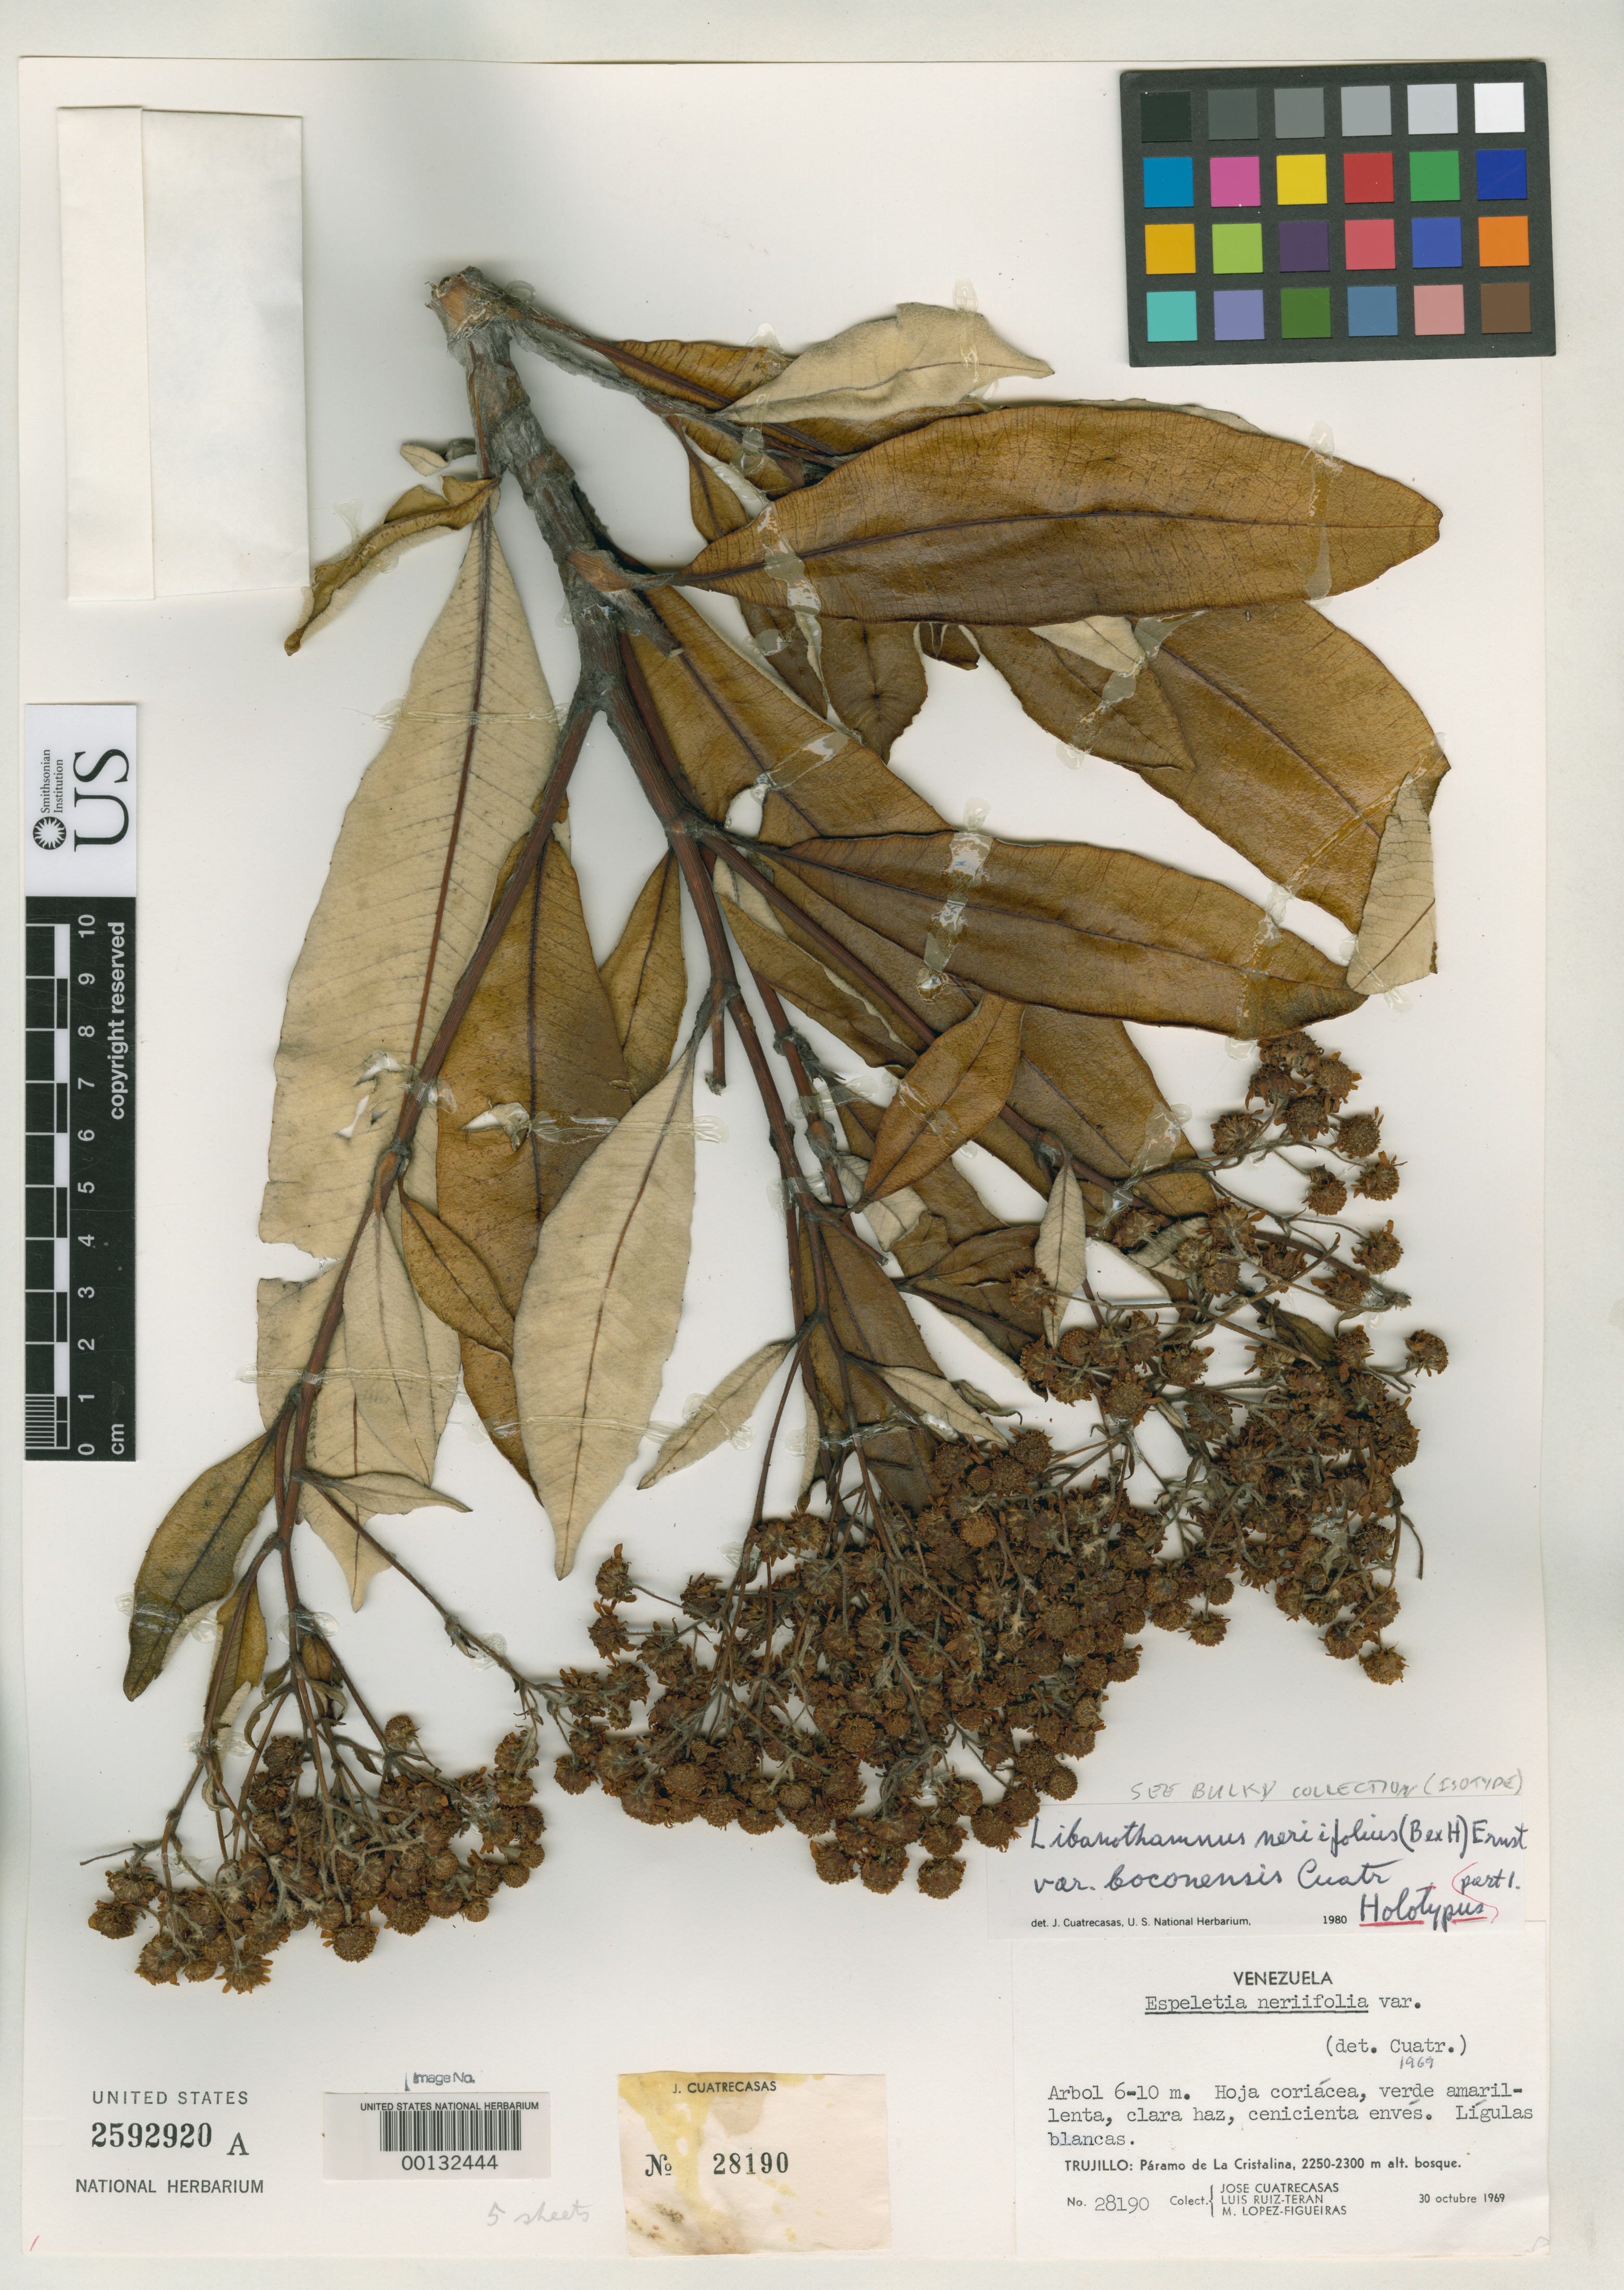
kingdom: Plantae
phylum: Tracheophyta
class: Magnoliopsida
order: Asterales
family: Asteraceae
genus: Libanothamnus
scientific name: Libanothamnus neriifolius var. boconensis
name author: Cuatrec.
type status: Holotype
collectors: J. Cuatrecasas, L. E. Ruíz-Terán & M. López Figueiras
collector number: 28190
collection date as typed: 30 Oct 1969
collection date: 1969-10-30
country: Venezuela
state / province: Trujillo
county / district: Bocono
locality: Páramo de La Cristalina.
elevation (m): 2250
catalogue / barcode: US 2592920A